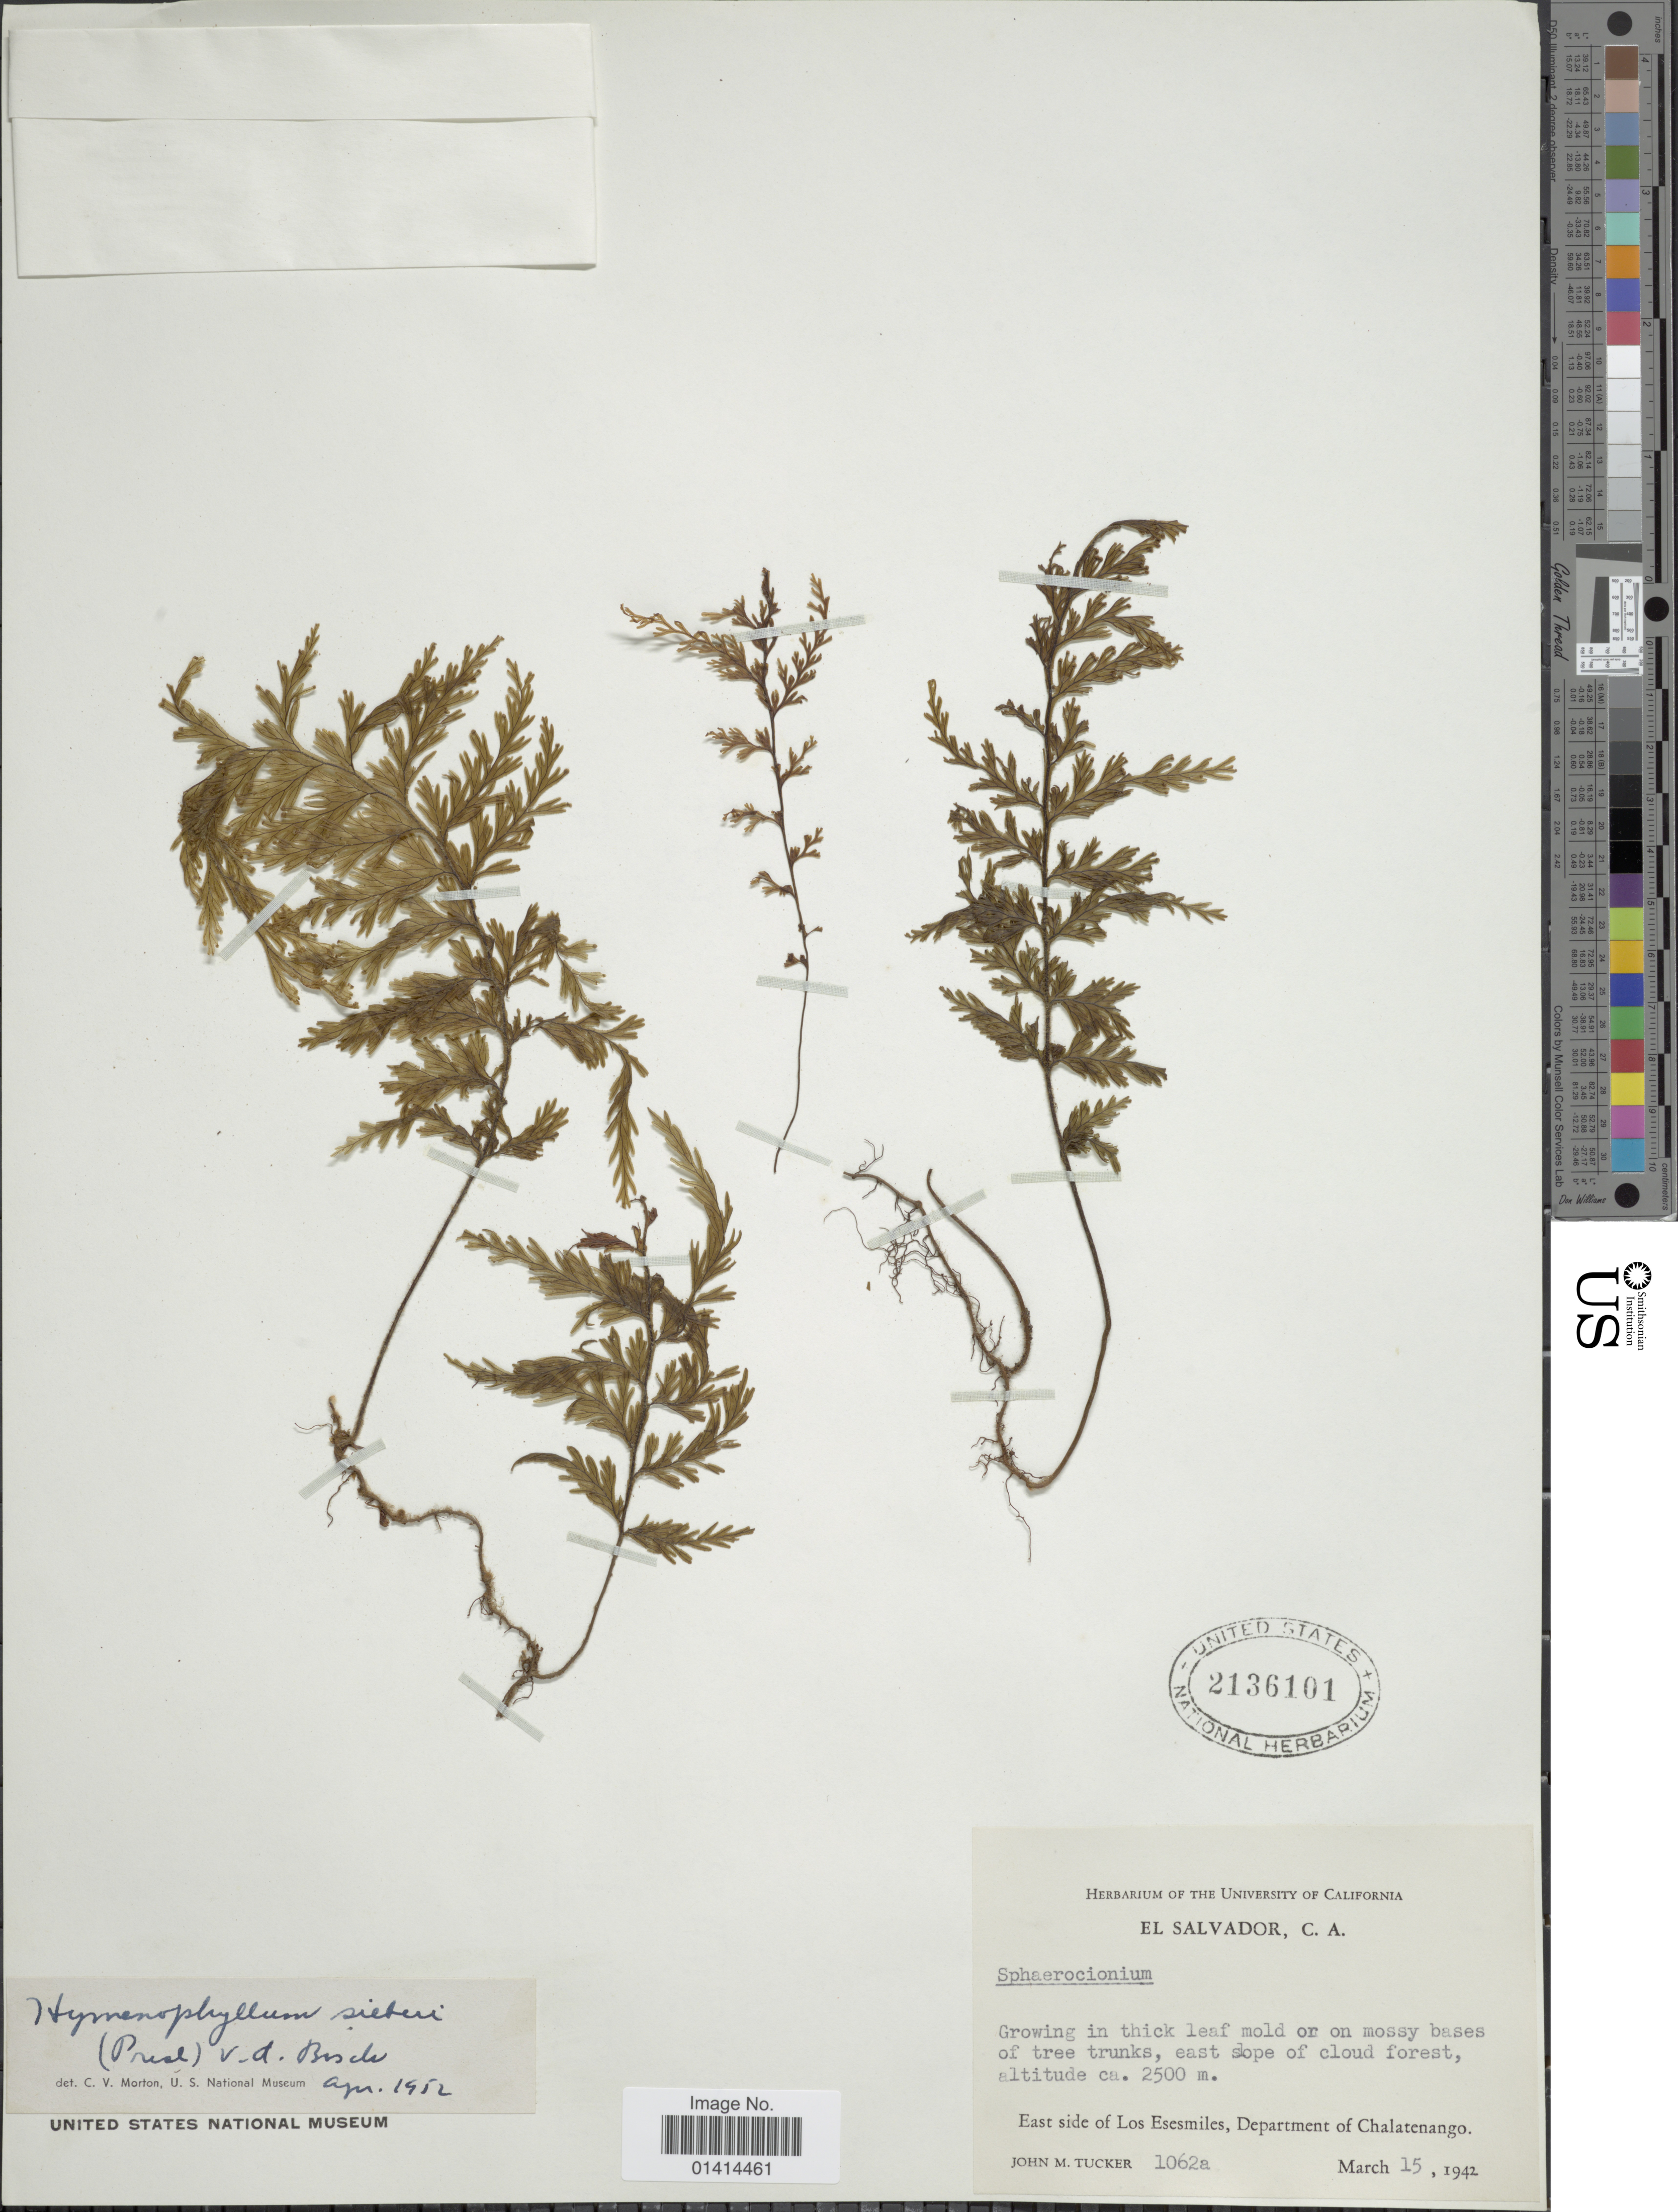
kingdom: Plantae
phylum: Tracheophyta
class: Polypodiopsida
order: Hymenophyllales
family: Hymenophyllaceae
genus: Hymenophyllum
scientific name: Hymenophyllum sieberi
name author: (C. Presl) Bosch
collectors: J. M. Tucker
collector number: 1062a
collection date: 1942-03-15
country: El Salvador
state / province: Chalatenango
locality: East slope of cloud forest, East side of Los Esesmiles, Department of Chalatenango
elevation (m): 2500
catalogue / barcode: US 2136101